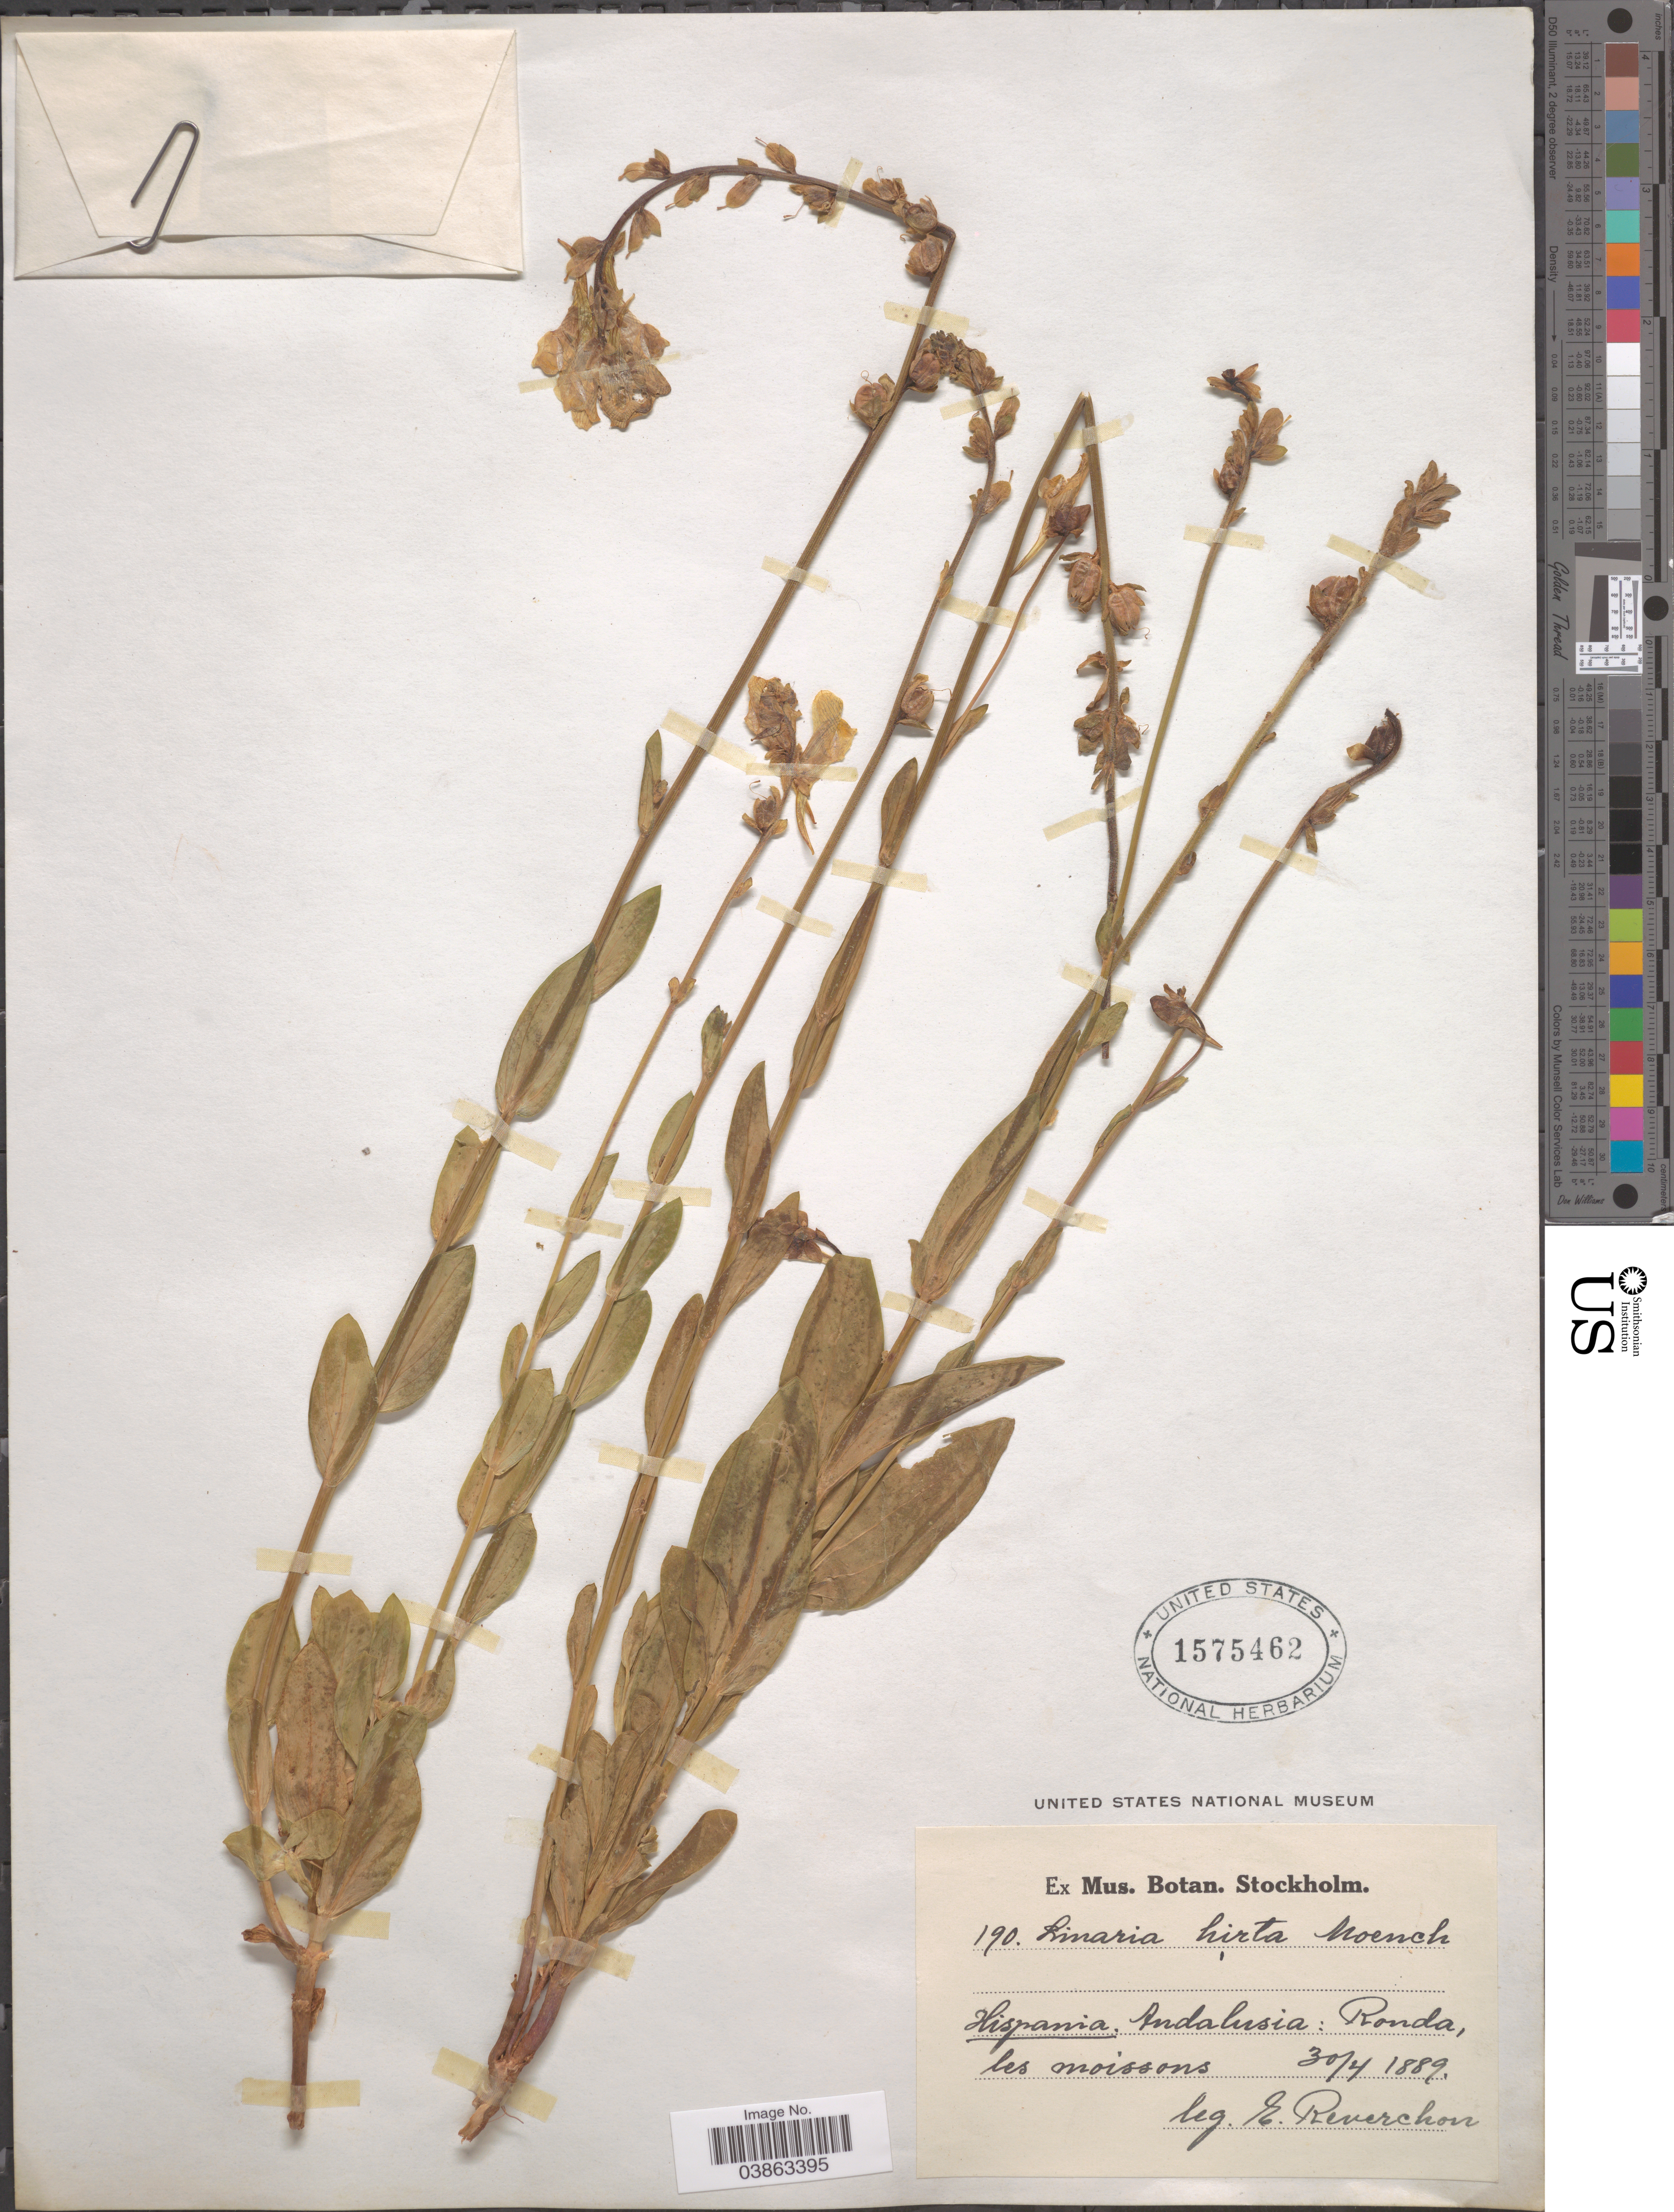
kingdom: Plantae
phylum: Tracheophyta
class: Magnoliopsida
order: Lamiales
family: Plantaginaceae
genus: Linaria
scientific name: Linaria hirta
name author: (L.) Moench.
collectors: E. Reverchon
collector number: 190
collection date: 1889-04-30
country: Spain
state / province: Andalucía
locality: Hispania. Andalusia: Ronda, les moissons.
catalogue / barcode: US 1575462